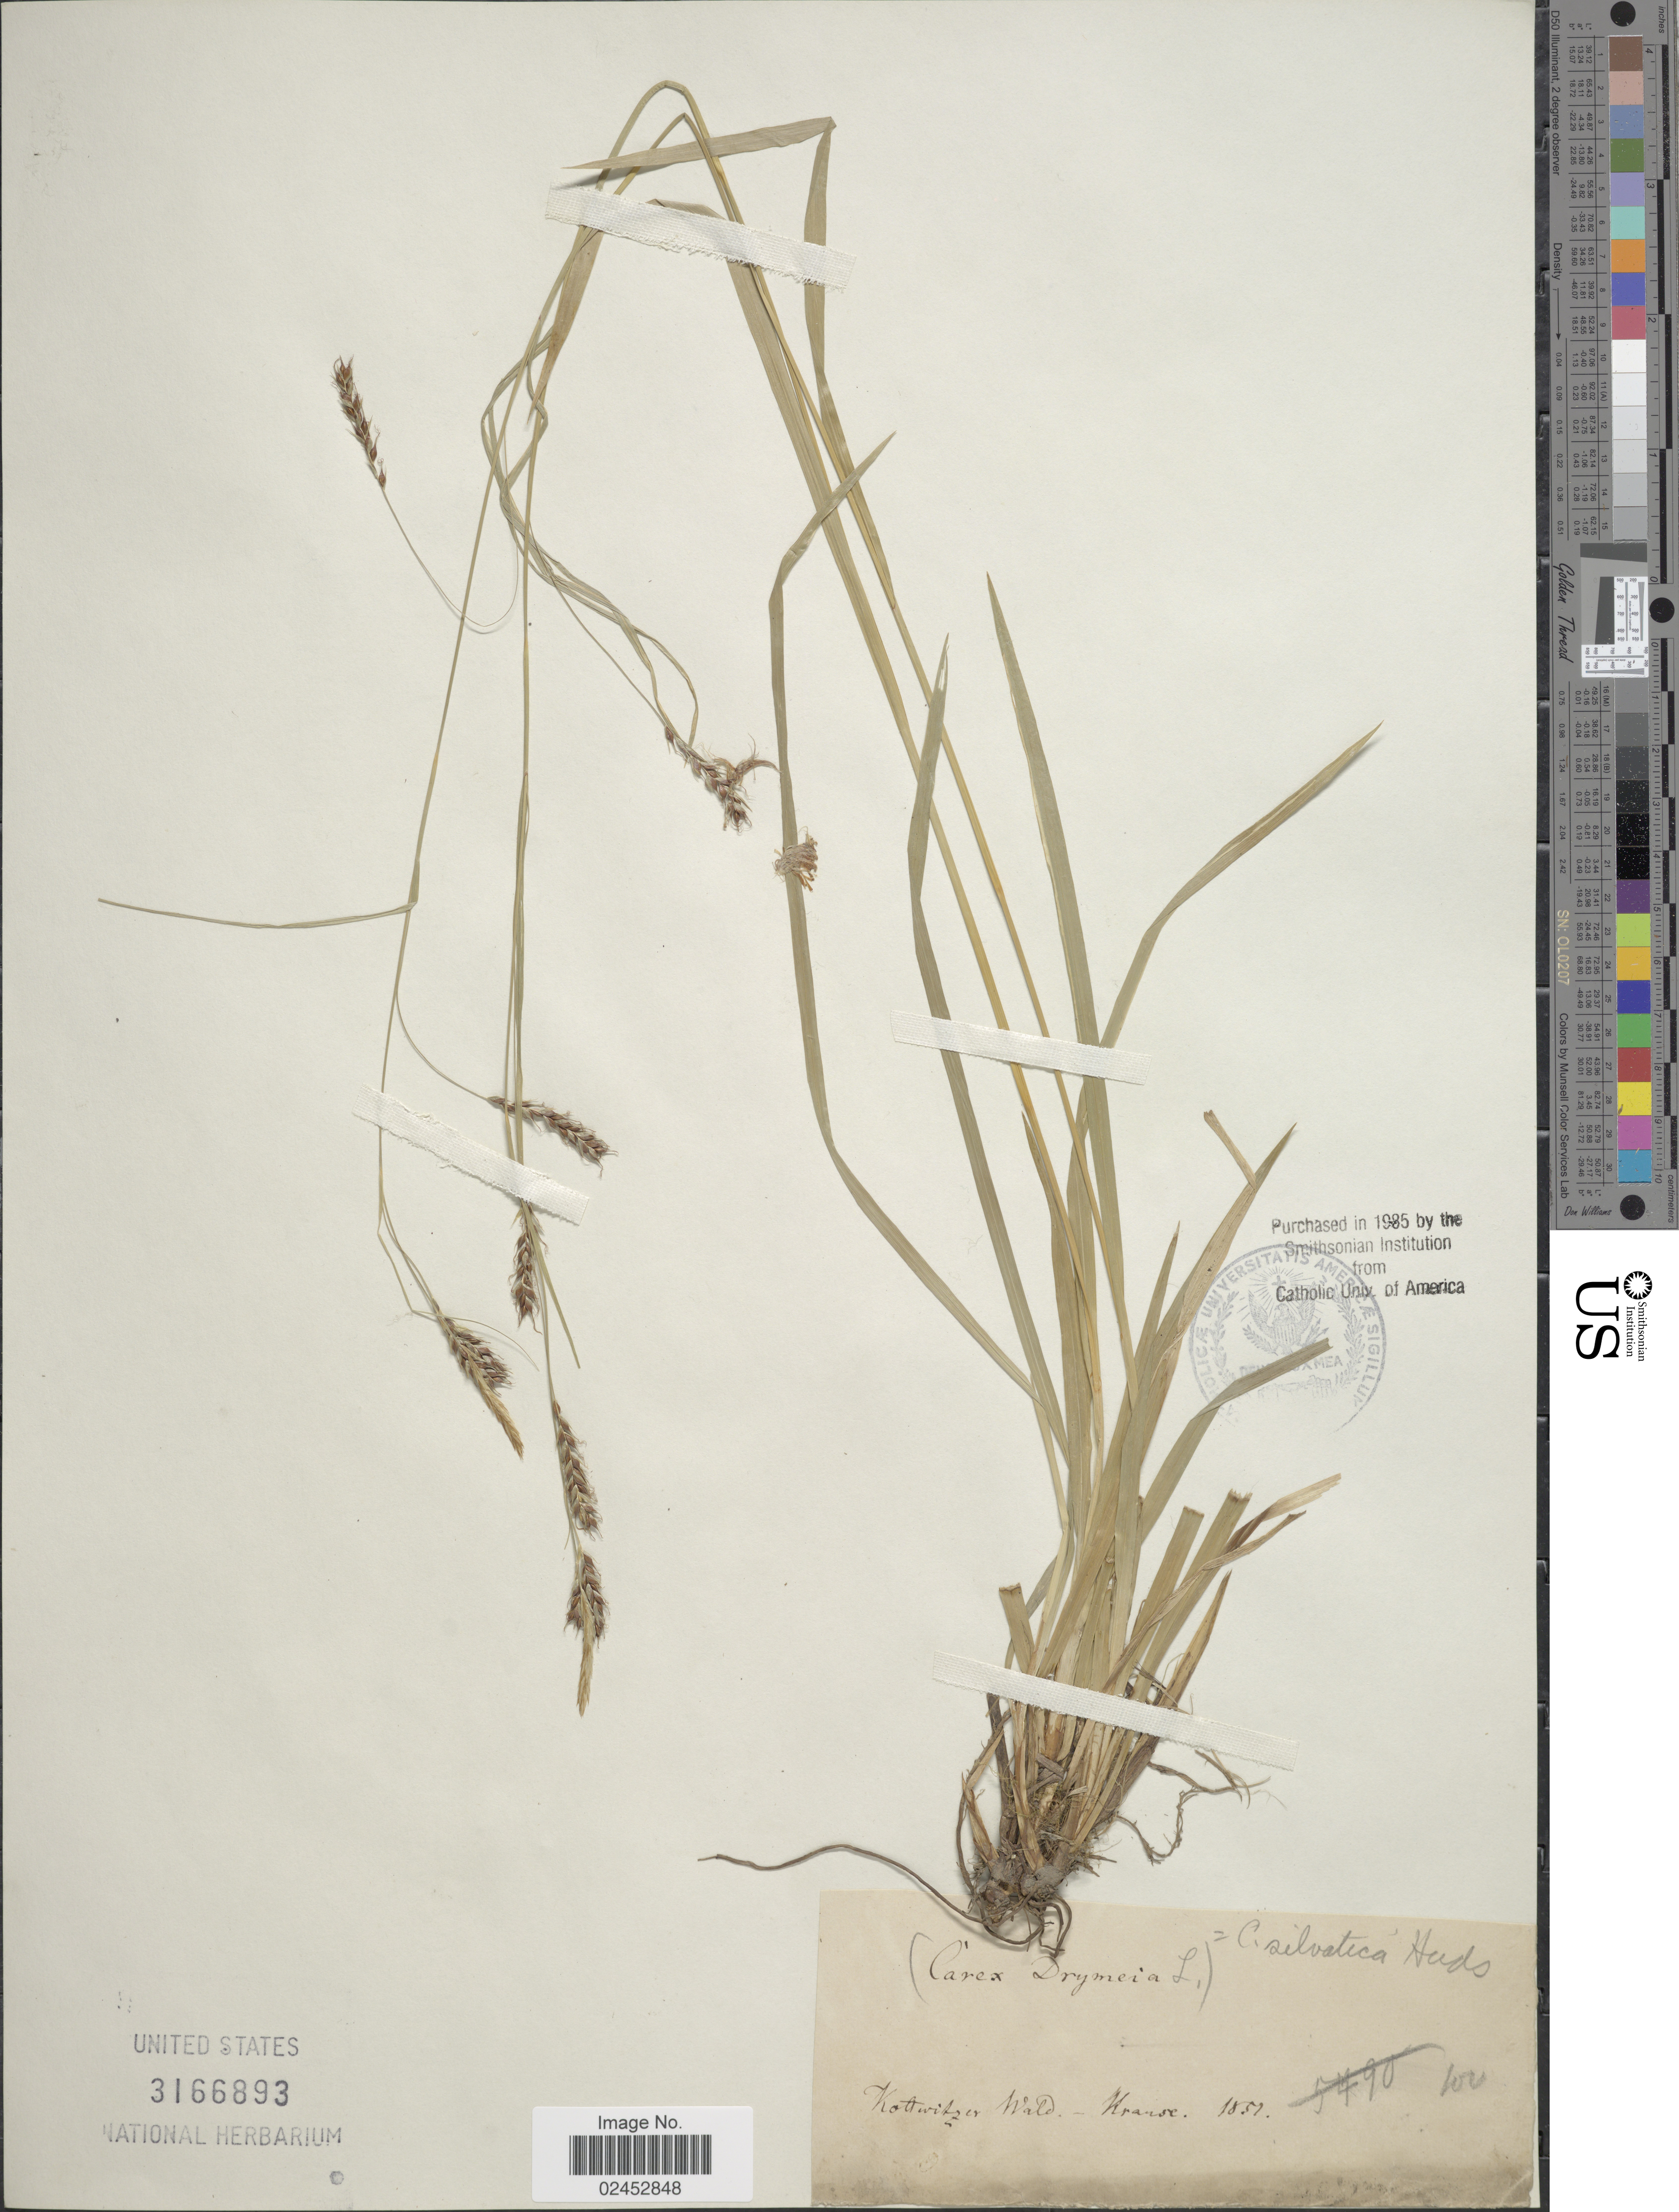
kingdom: Plantae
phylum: Tracheophyta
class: Liliopsida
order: Poales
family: Cyperaceae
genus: Carex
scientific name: Carex sylvatica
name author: Huds.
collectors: Kranse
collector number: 100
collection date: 1851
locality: Kottwitzer Wald.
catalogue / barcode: US 3166893